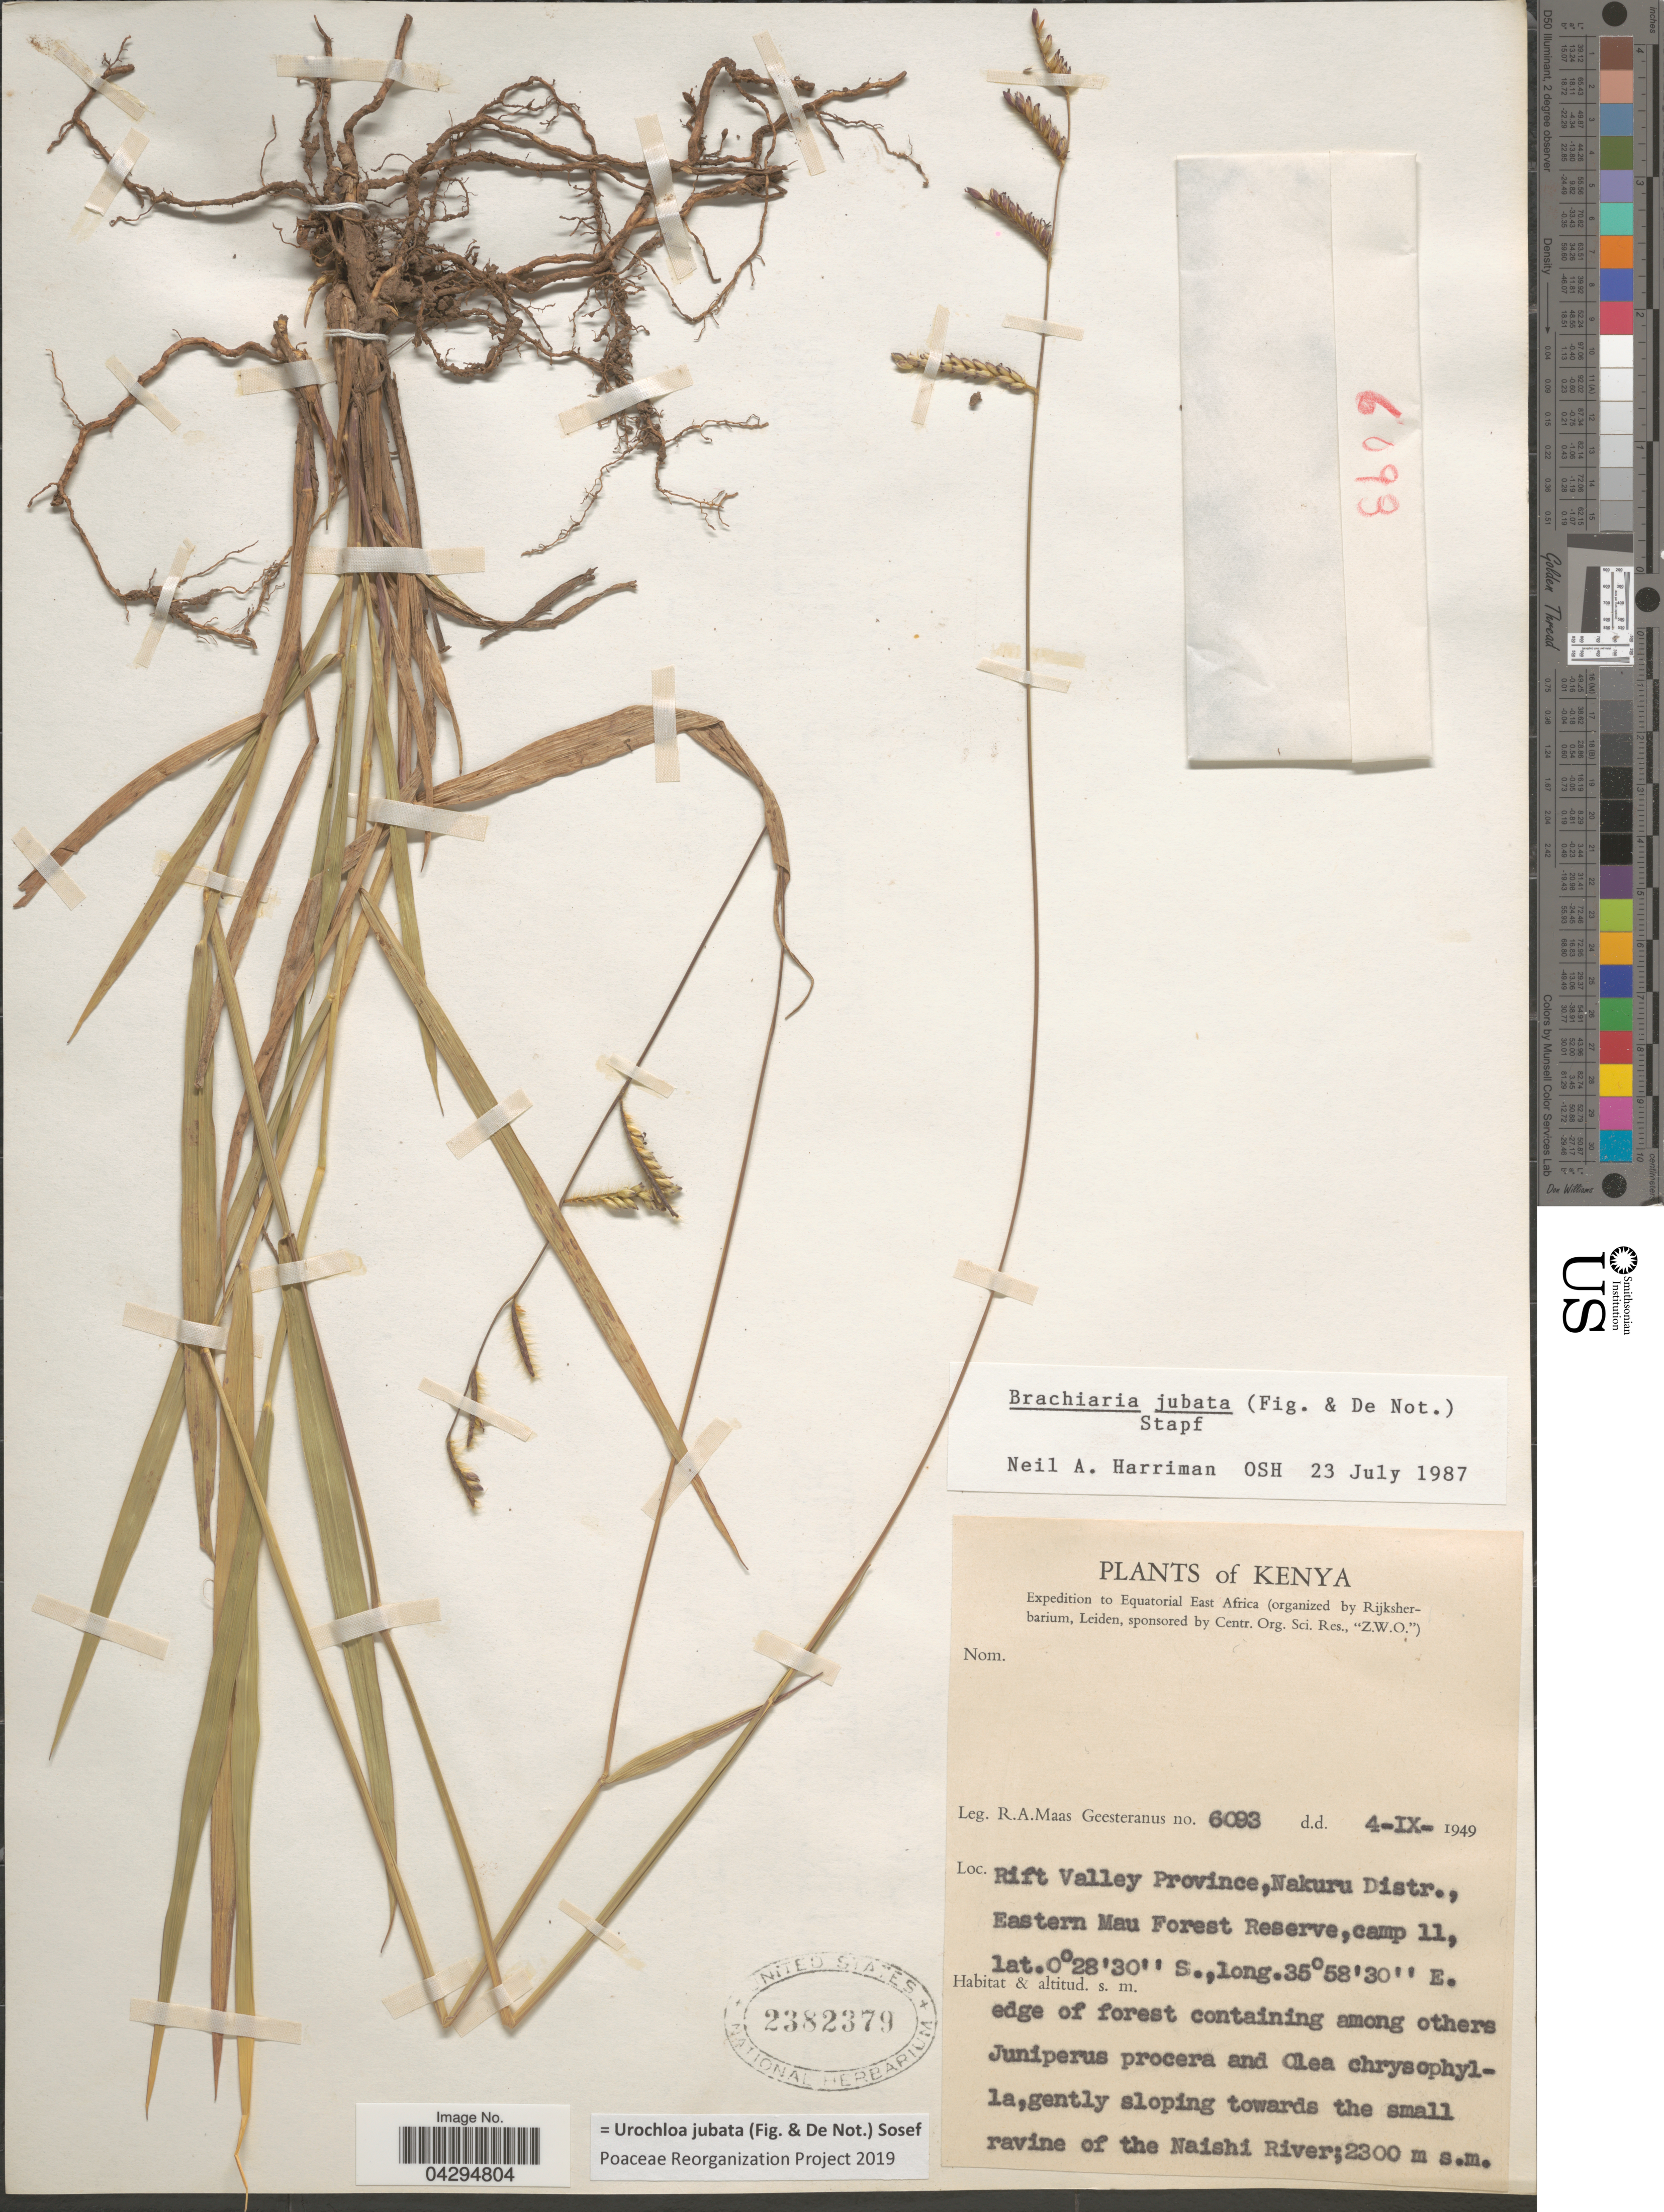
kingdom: Plantae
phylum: Tracheophyta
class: Liliopsida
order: Poales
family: Poaceae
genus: Urochloa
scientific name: Urochloa jubata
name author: (Fig. & De Not.) Sosef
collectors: R. A. Maas Geesteranus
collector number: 6093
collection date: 1949-09-04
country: Kenya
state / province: Nakuru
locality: Expedition to Equatorial East Africa. Rift Valley Province, Nakuru Distr., Eastern Mau Forest Reserve, camp 11, edge of forest containing among others.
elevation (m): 2300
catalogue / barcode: US 2382379